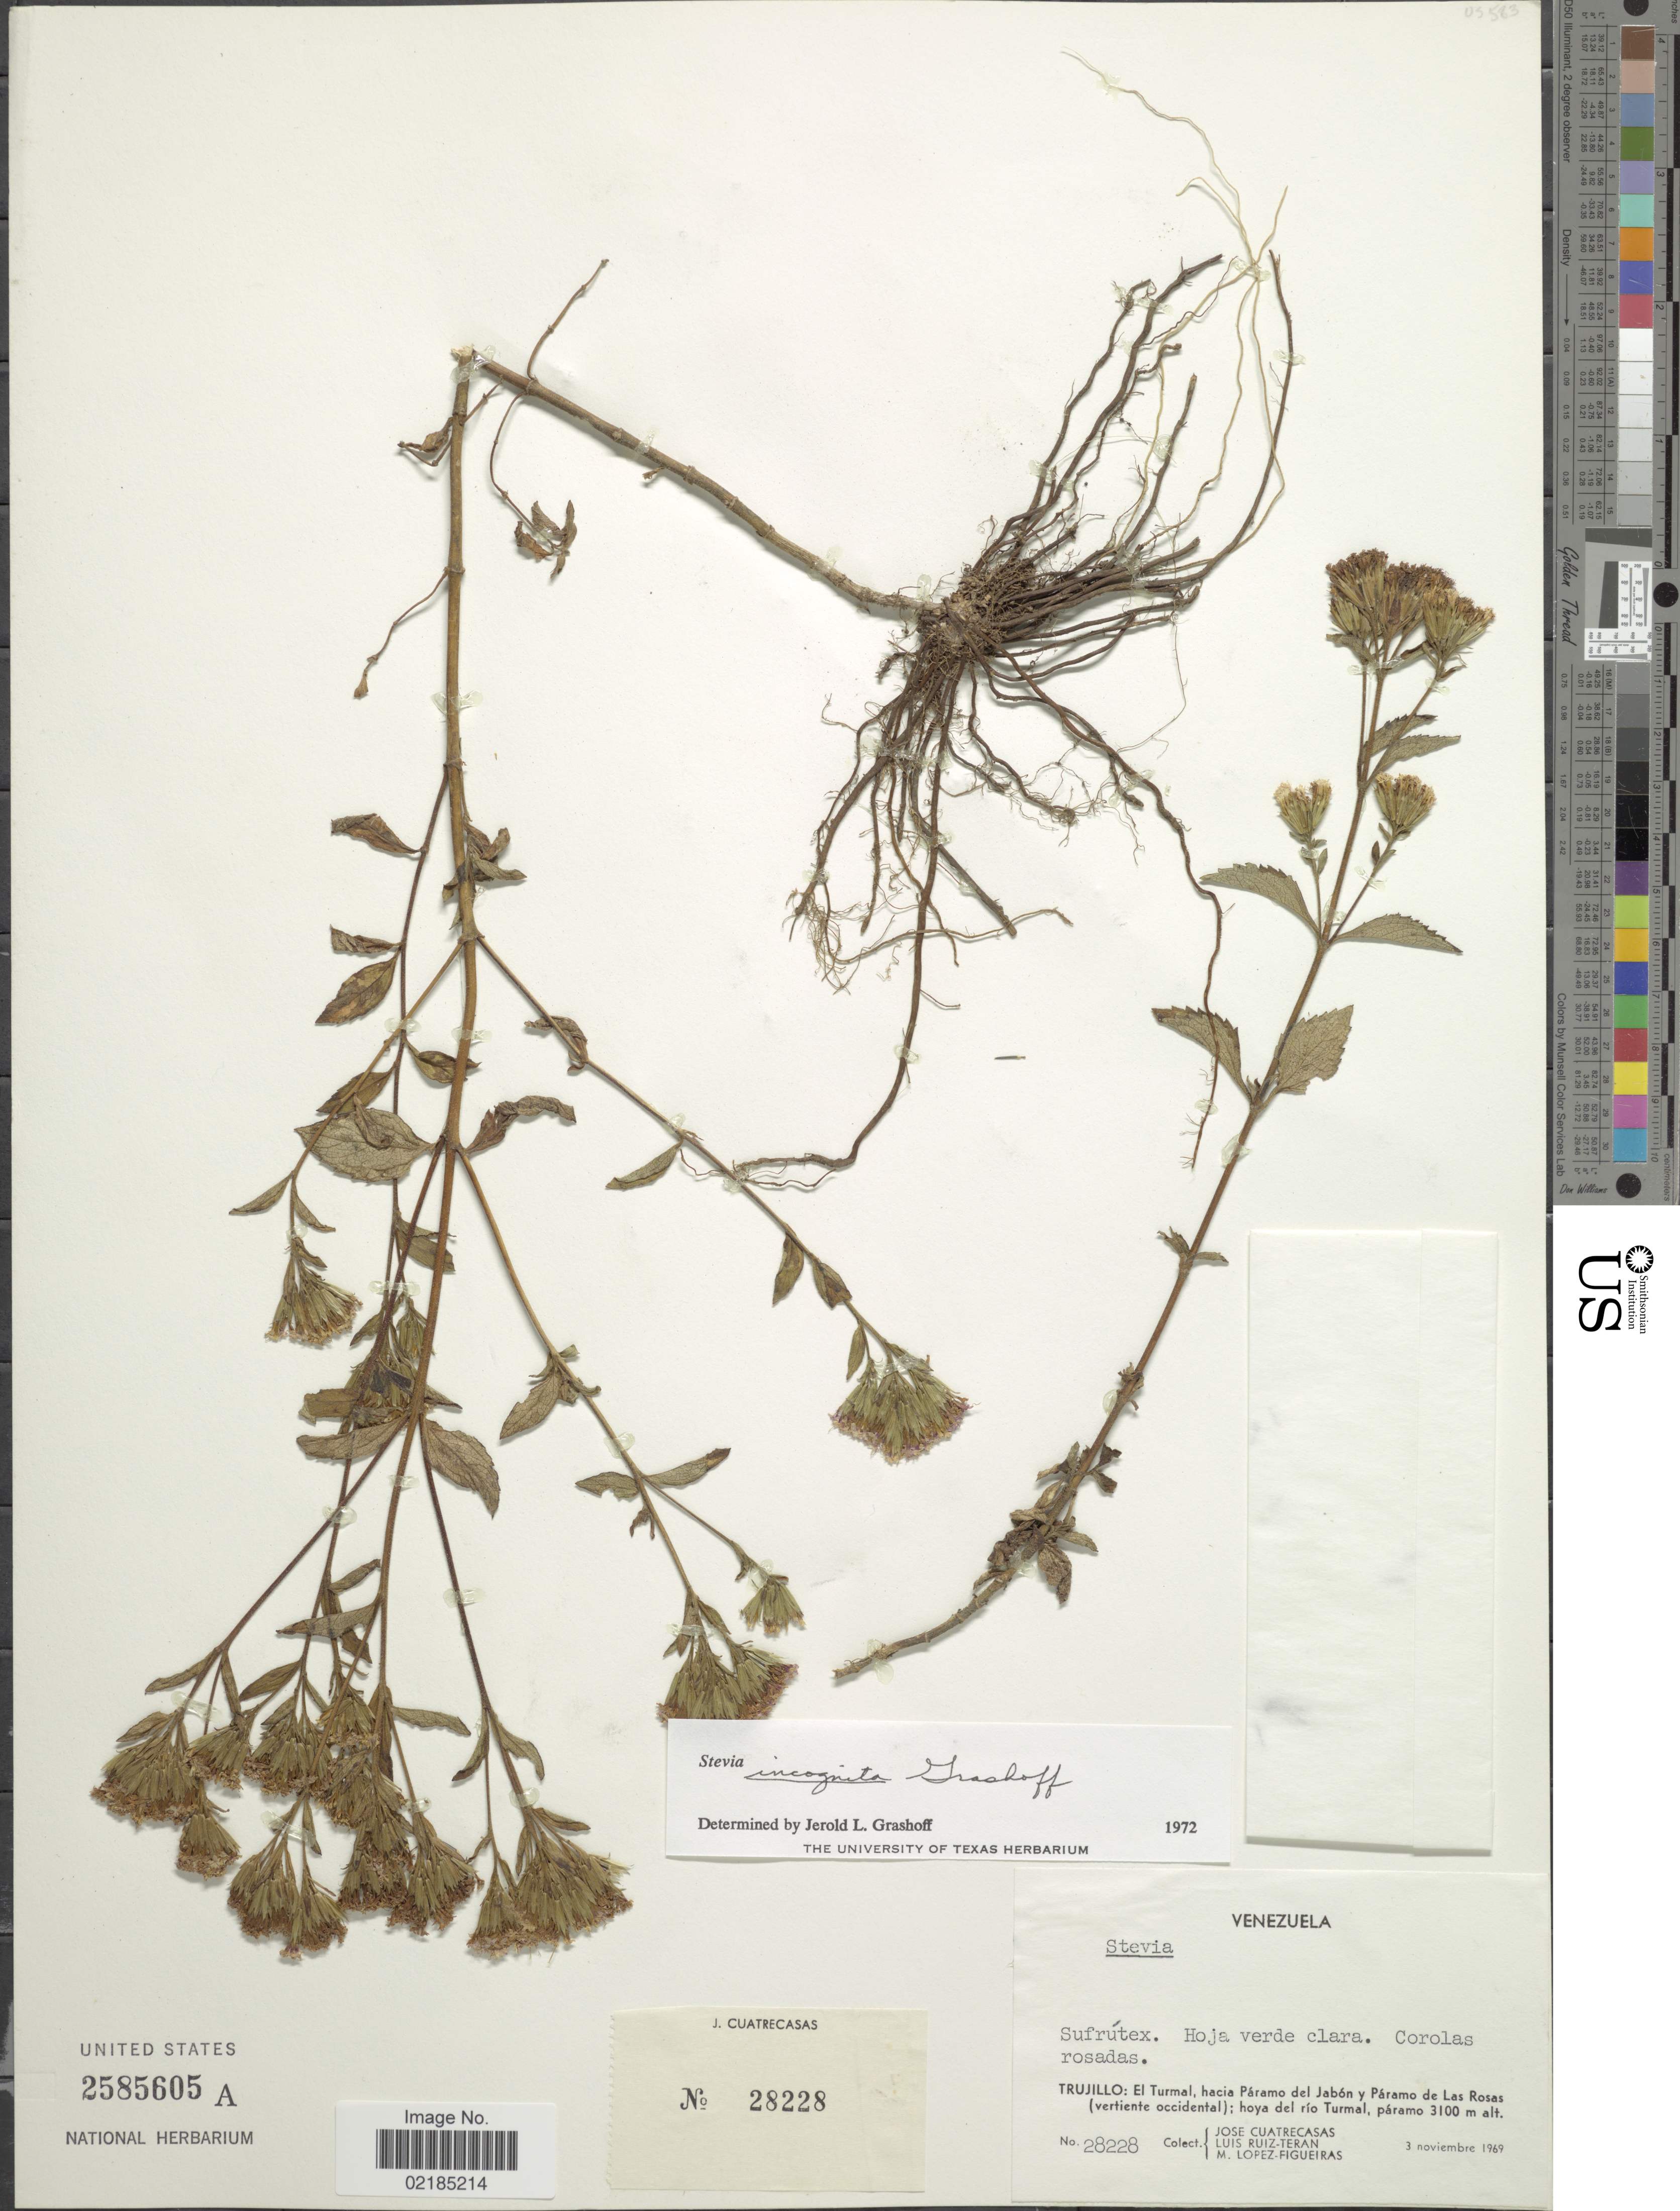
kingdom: Plantae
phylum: Tracheophyta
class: Magnoliopsida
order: Asterales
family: Asteraceae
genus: Stevia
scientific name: Stevia incognita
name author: Grashoff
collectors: J. Cuatrecasas, L. E. Ruíz-Terán & M. López Figueiras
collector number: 28228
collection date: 1969-11-03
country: Venezuela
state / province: Trujillo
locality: Trujillo: El Turmal, hacia Páramo del Jabón y Páramo de Las Rosas (vertiente occidental); hoya del río Turmal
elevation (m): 3100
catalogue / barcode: US 2585605A